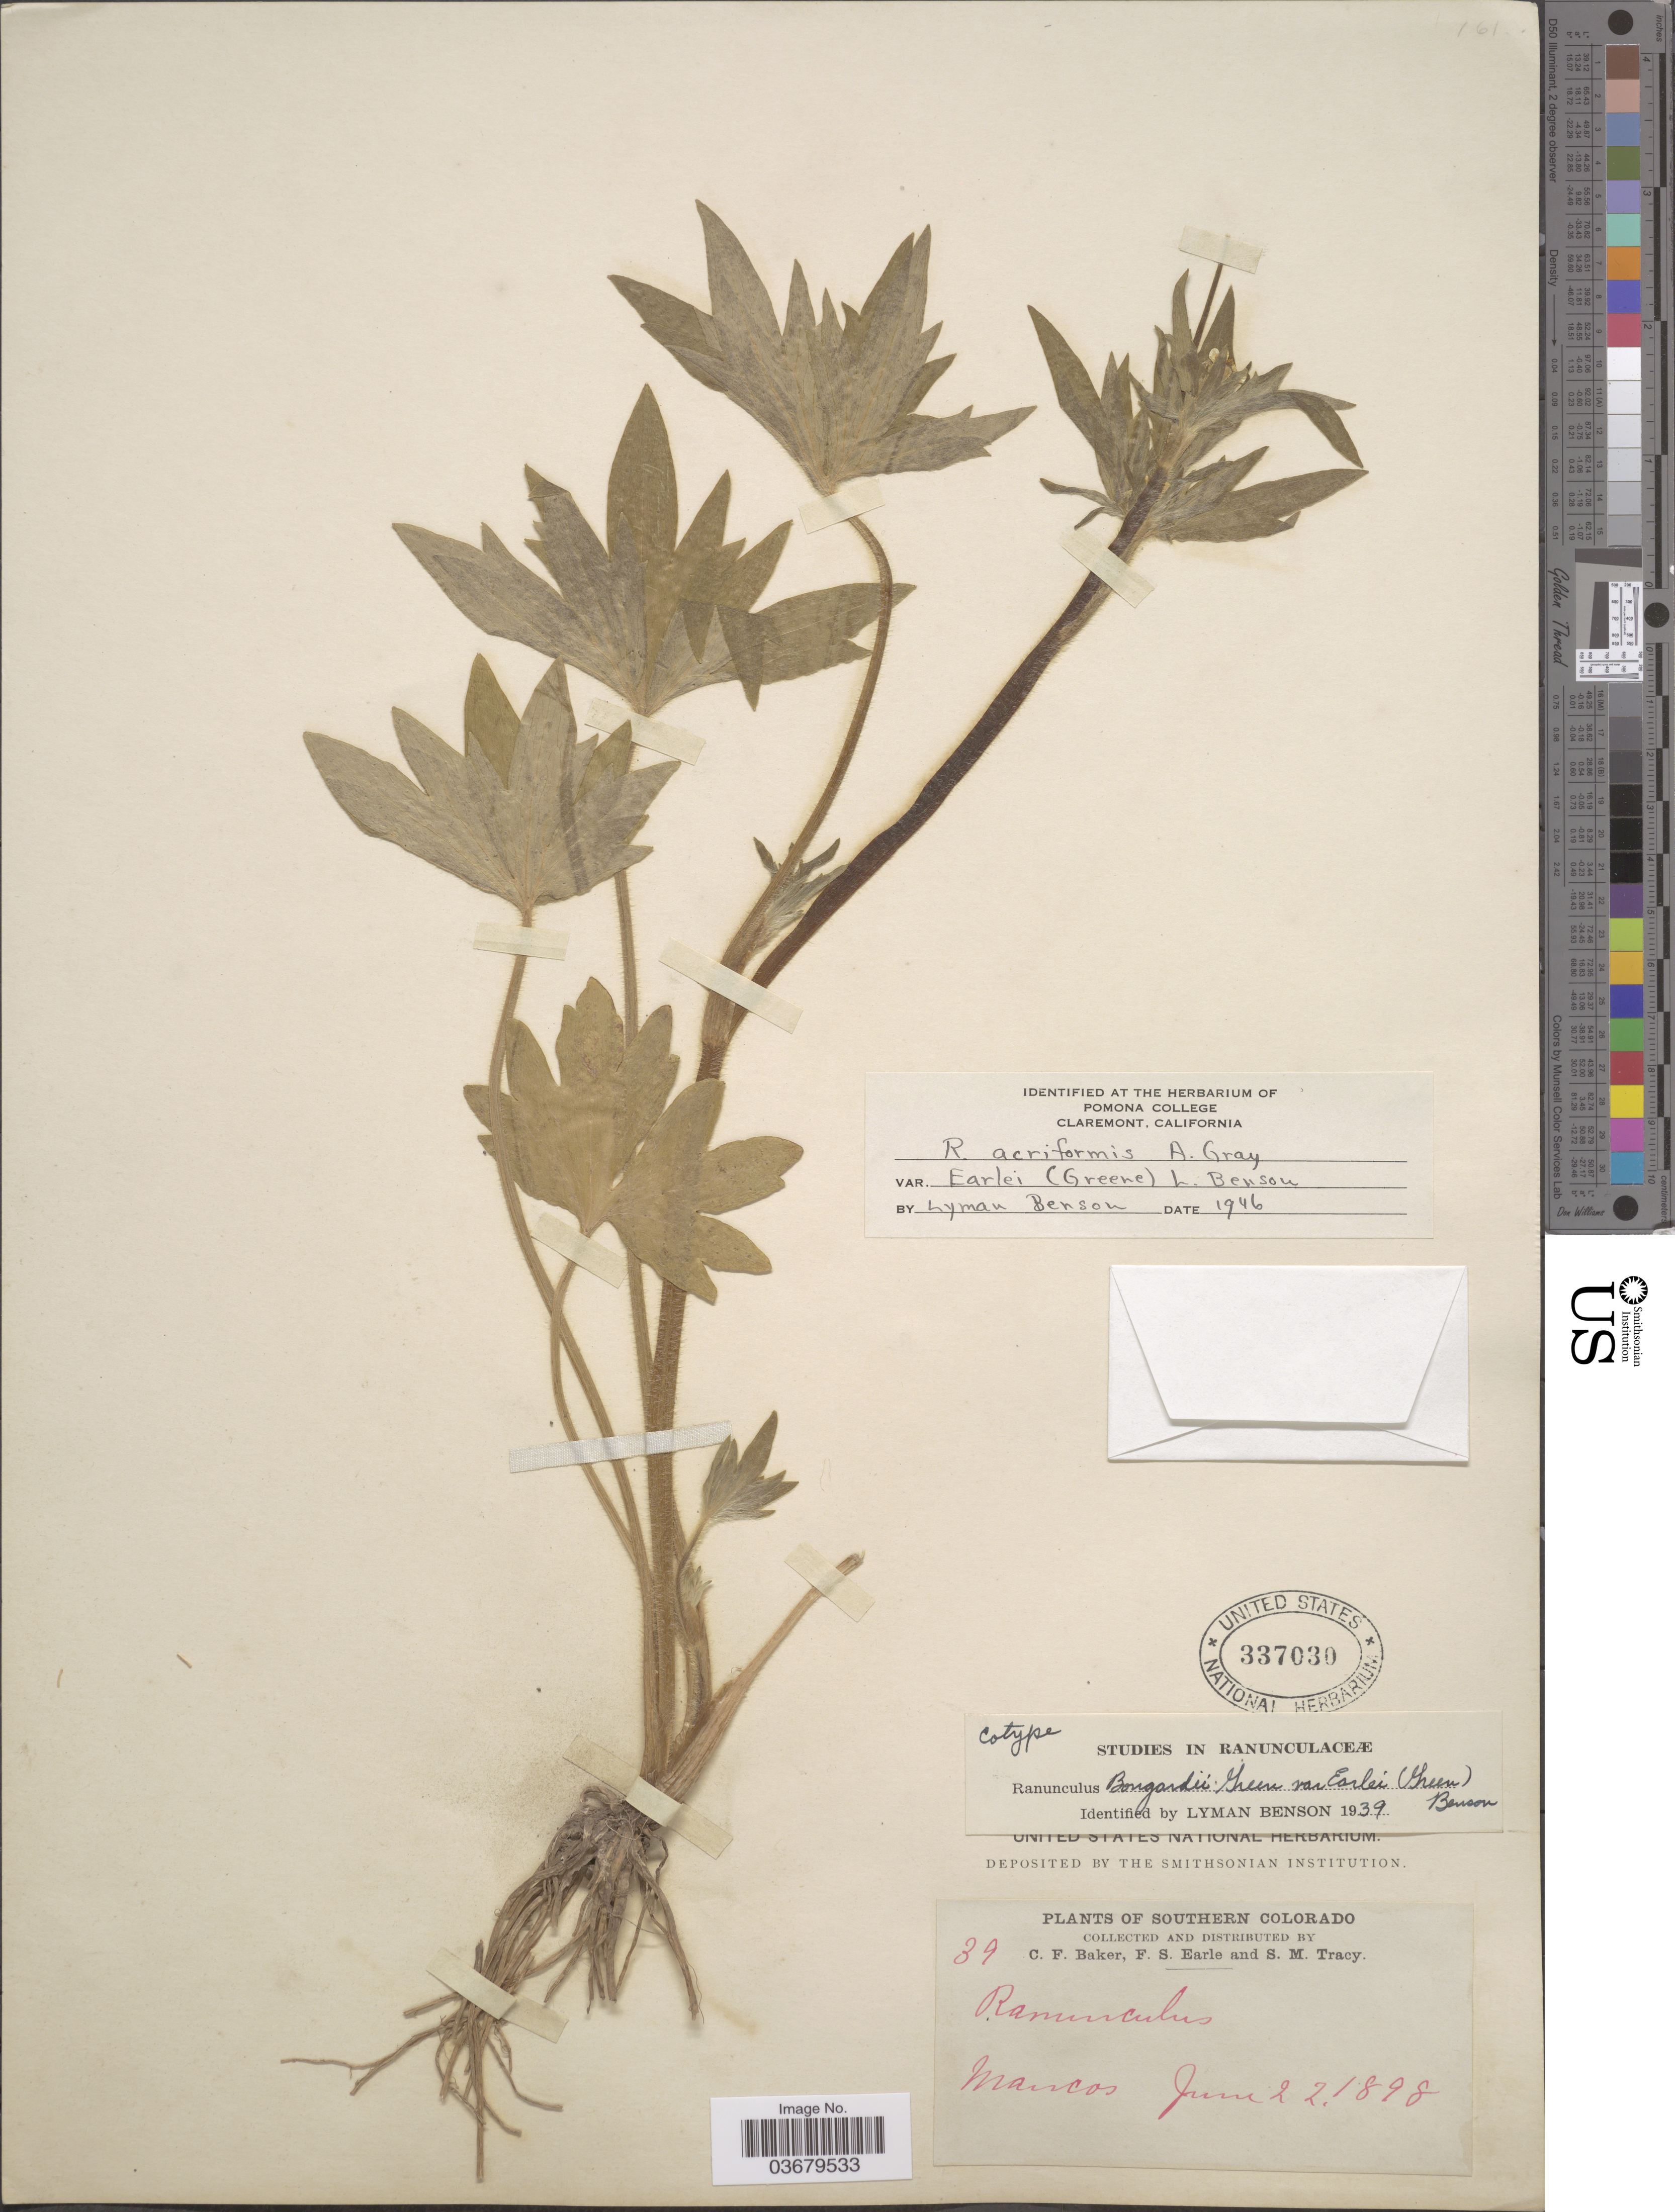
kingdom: Plantae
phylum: Tracheophyta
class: Magnoliopsida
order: Ranunculales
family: Ranunculaceae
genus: Ranunculus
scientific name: Ranunculus bongardii var. earlei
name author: (Greene) L.D. Benson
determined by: Benson, L.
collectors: C. F. Baker, F. S. Earle & S. M. Tracy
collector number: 39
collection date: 1898-06-22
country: United States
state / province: Colorado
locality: Southern Colorado. Mancos.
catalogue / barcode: US 337030